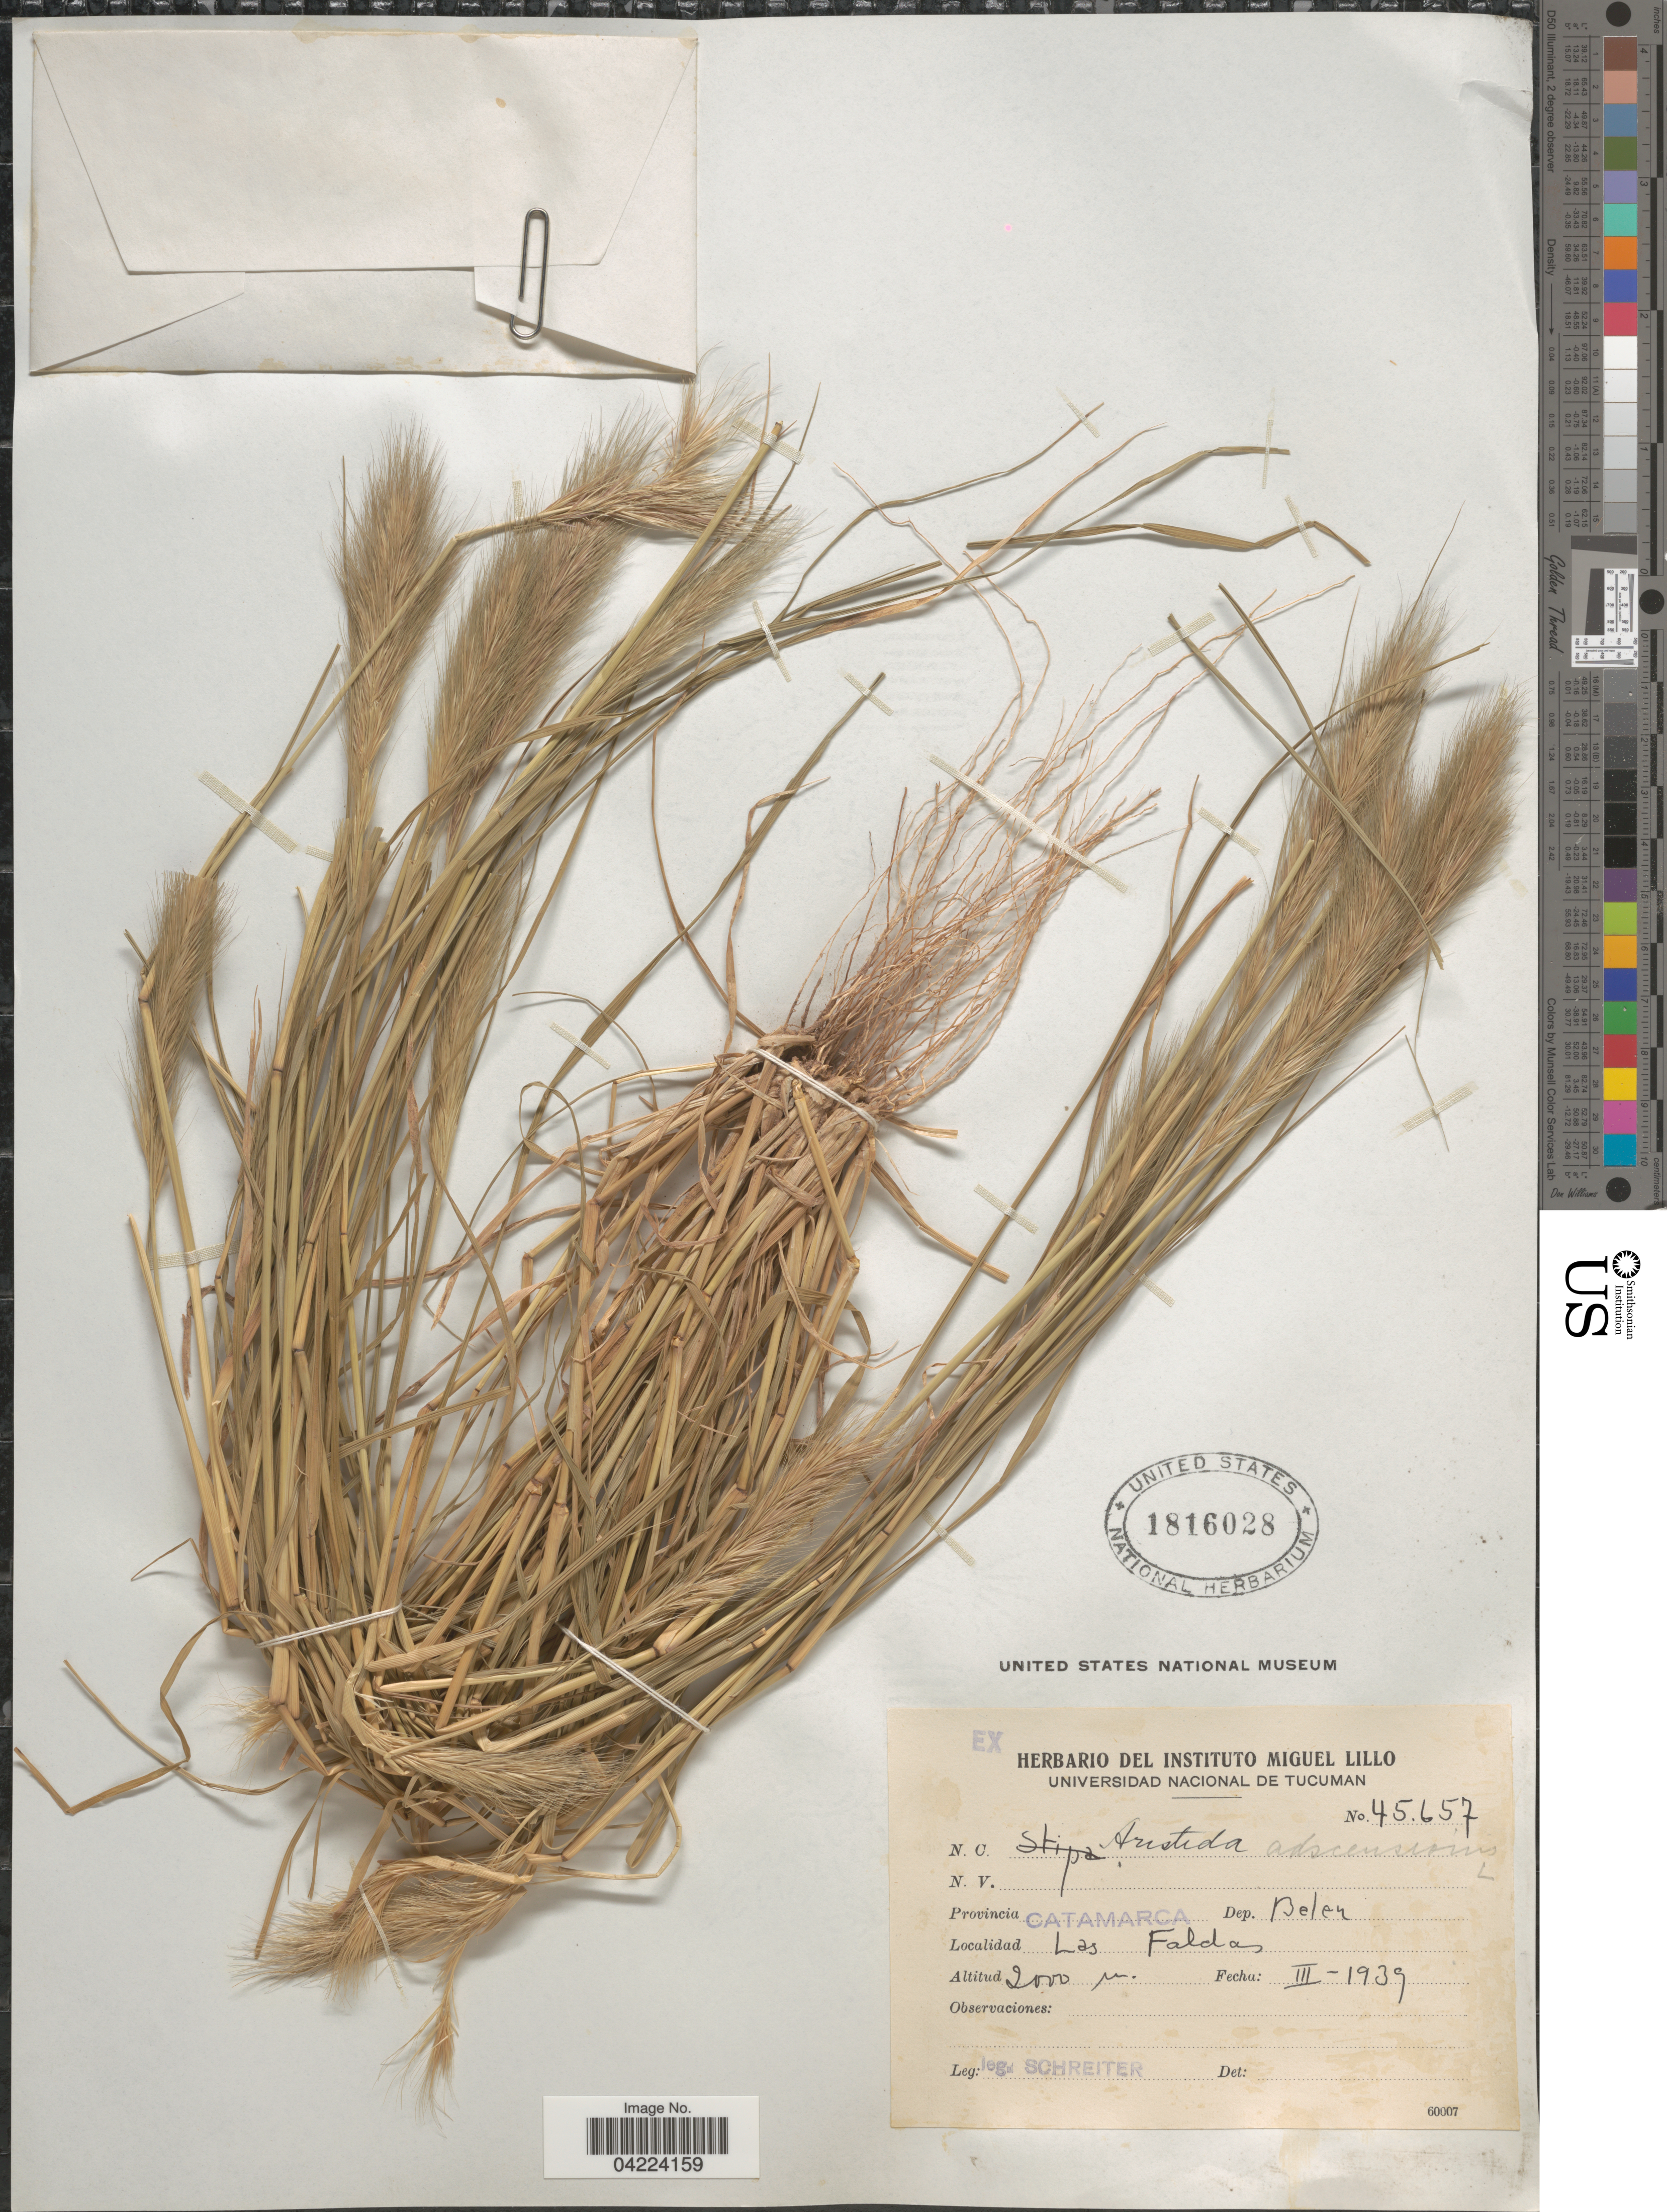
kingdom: Plantae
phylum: Tracheophyta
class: Liliopsida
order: Poales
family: Poaceae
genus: Aristida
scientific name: Aristida adscensionis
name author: L.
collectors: -. Schreiter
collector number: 45657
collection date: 1939-03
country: Argentina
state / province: Catamarca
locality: Dep. Belen. Las Faldas.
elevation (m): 2000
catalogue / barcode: US 1816028